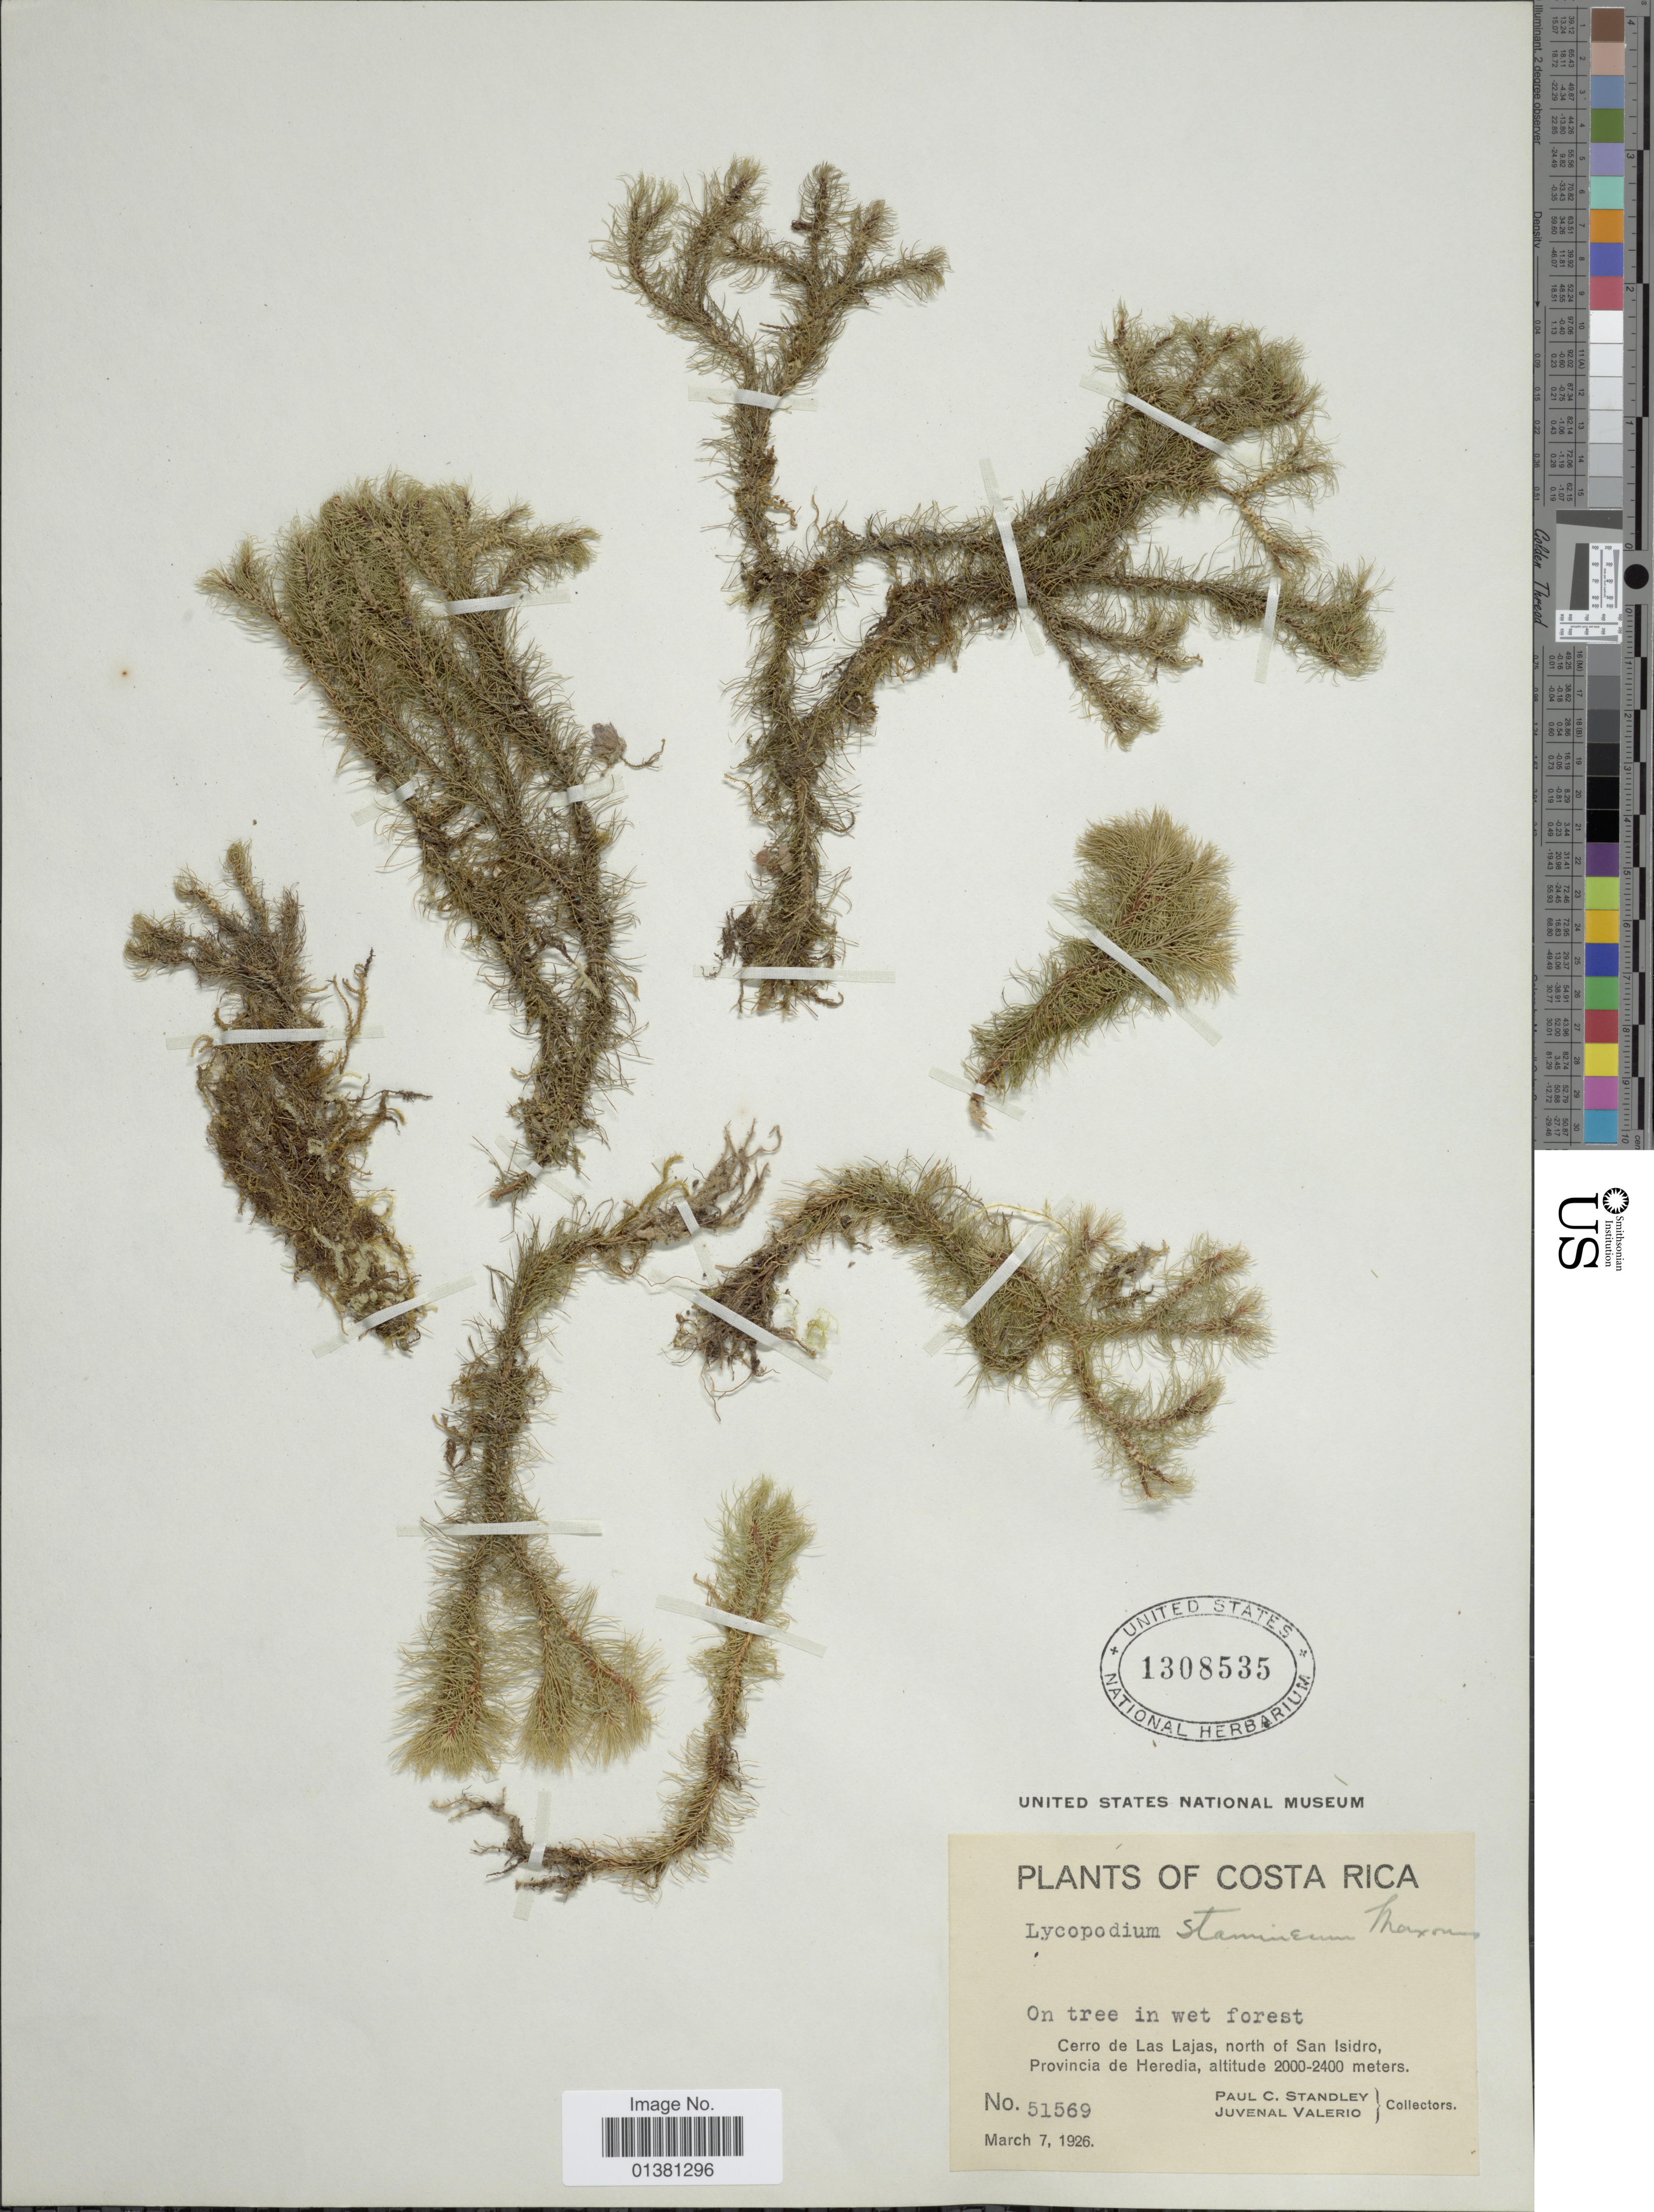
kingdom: Plantae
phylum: Tracheophyta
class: Lycopodiopsida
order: Lycopodiales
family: Lycopodiaceae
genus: Phlegmariurus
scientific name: Phlegmariurus wilsonii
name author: (Underw. & F.E. Lloyd) B. Øllg.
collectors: P. C. Standley & J. Valerio R.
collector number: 51569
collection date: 1926-03-07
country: Costa Rica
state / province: Heredia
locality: Cerro de Las Lajas, north of San Isidro, provincia de Heredia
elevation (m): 2000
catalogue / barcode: US 1308535